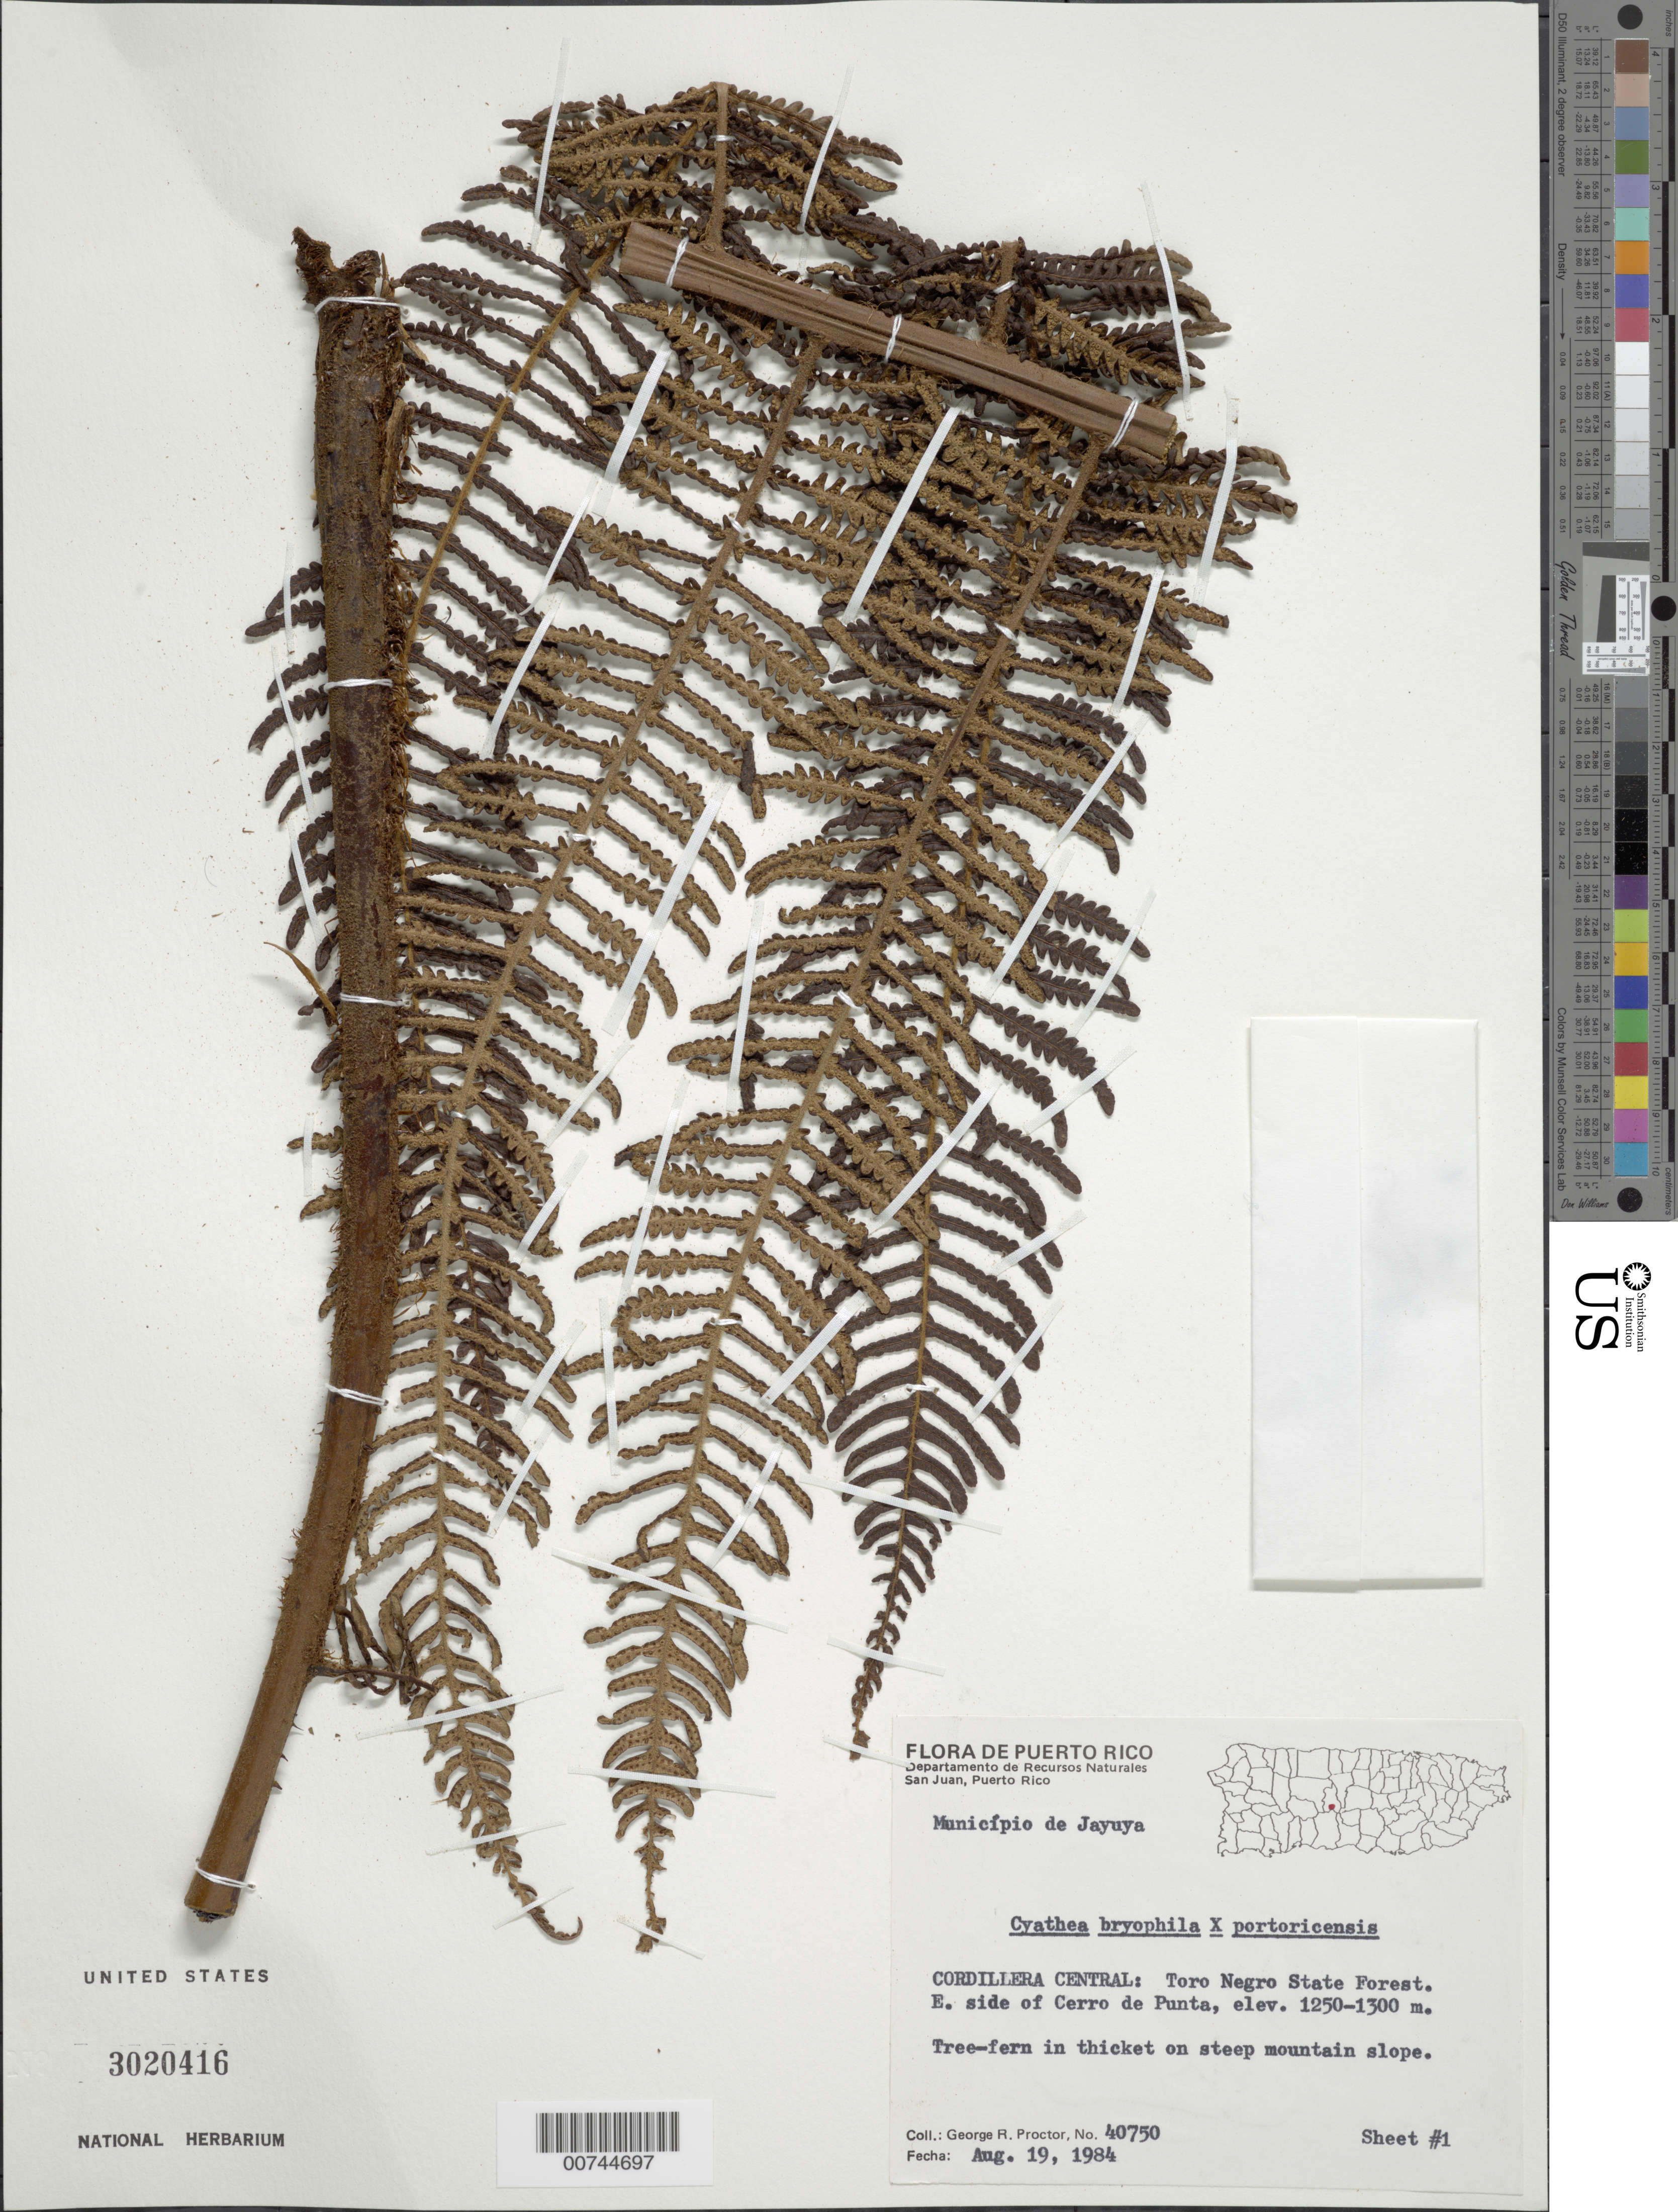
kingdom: Plantae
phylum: Tracheophyta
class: Polypodiopsida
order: Cyatheales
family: Cyatheaceae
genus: Alsophila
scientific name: Alsophila bryophila x A. portoricensis (Spreng. ex Kuhn) D.S. Conant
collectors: G. R. Proctor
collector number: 40750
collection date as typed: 19 Aug 1984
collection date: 1984-08-19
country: Puerto Rico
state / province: Jayuya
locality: Cordillera Central: Toro Negro State Forest. E side of Cerro de Punta. Muncipio de Jayuya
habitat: Tree-fern in thicket on steep mountain slope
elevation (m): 1250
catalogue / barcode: US 3020416